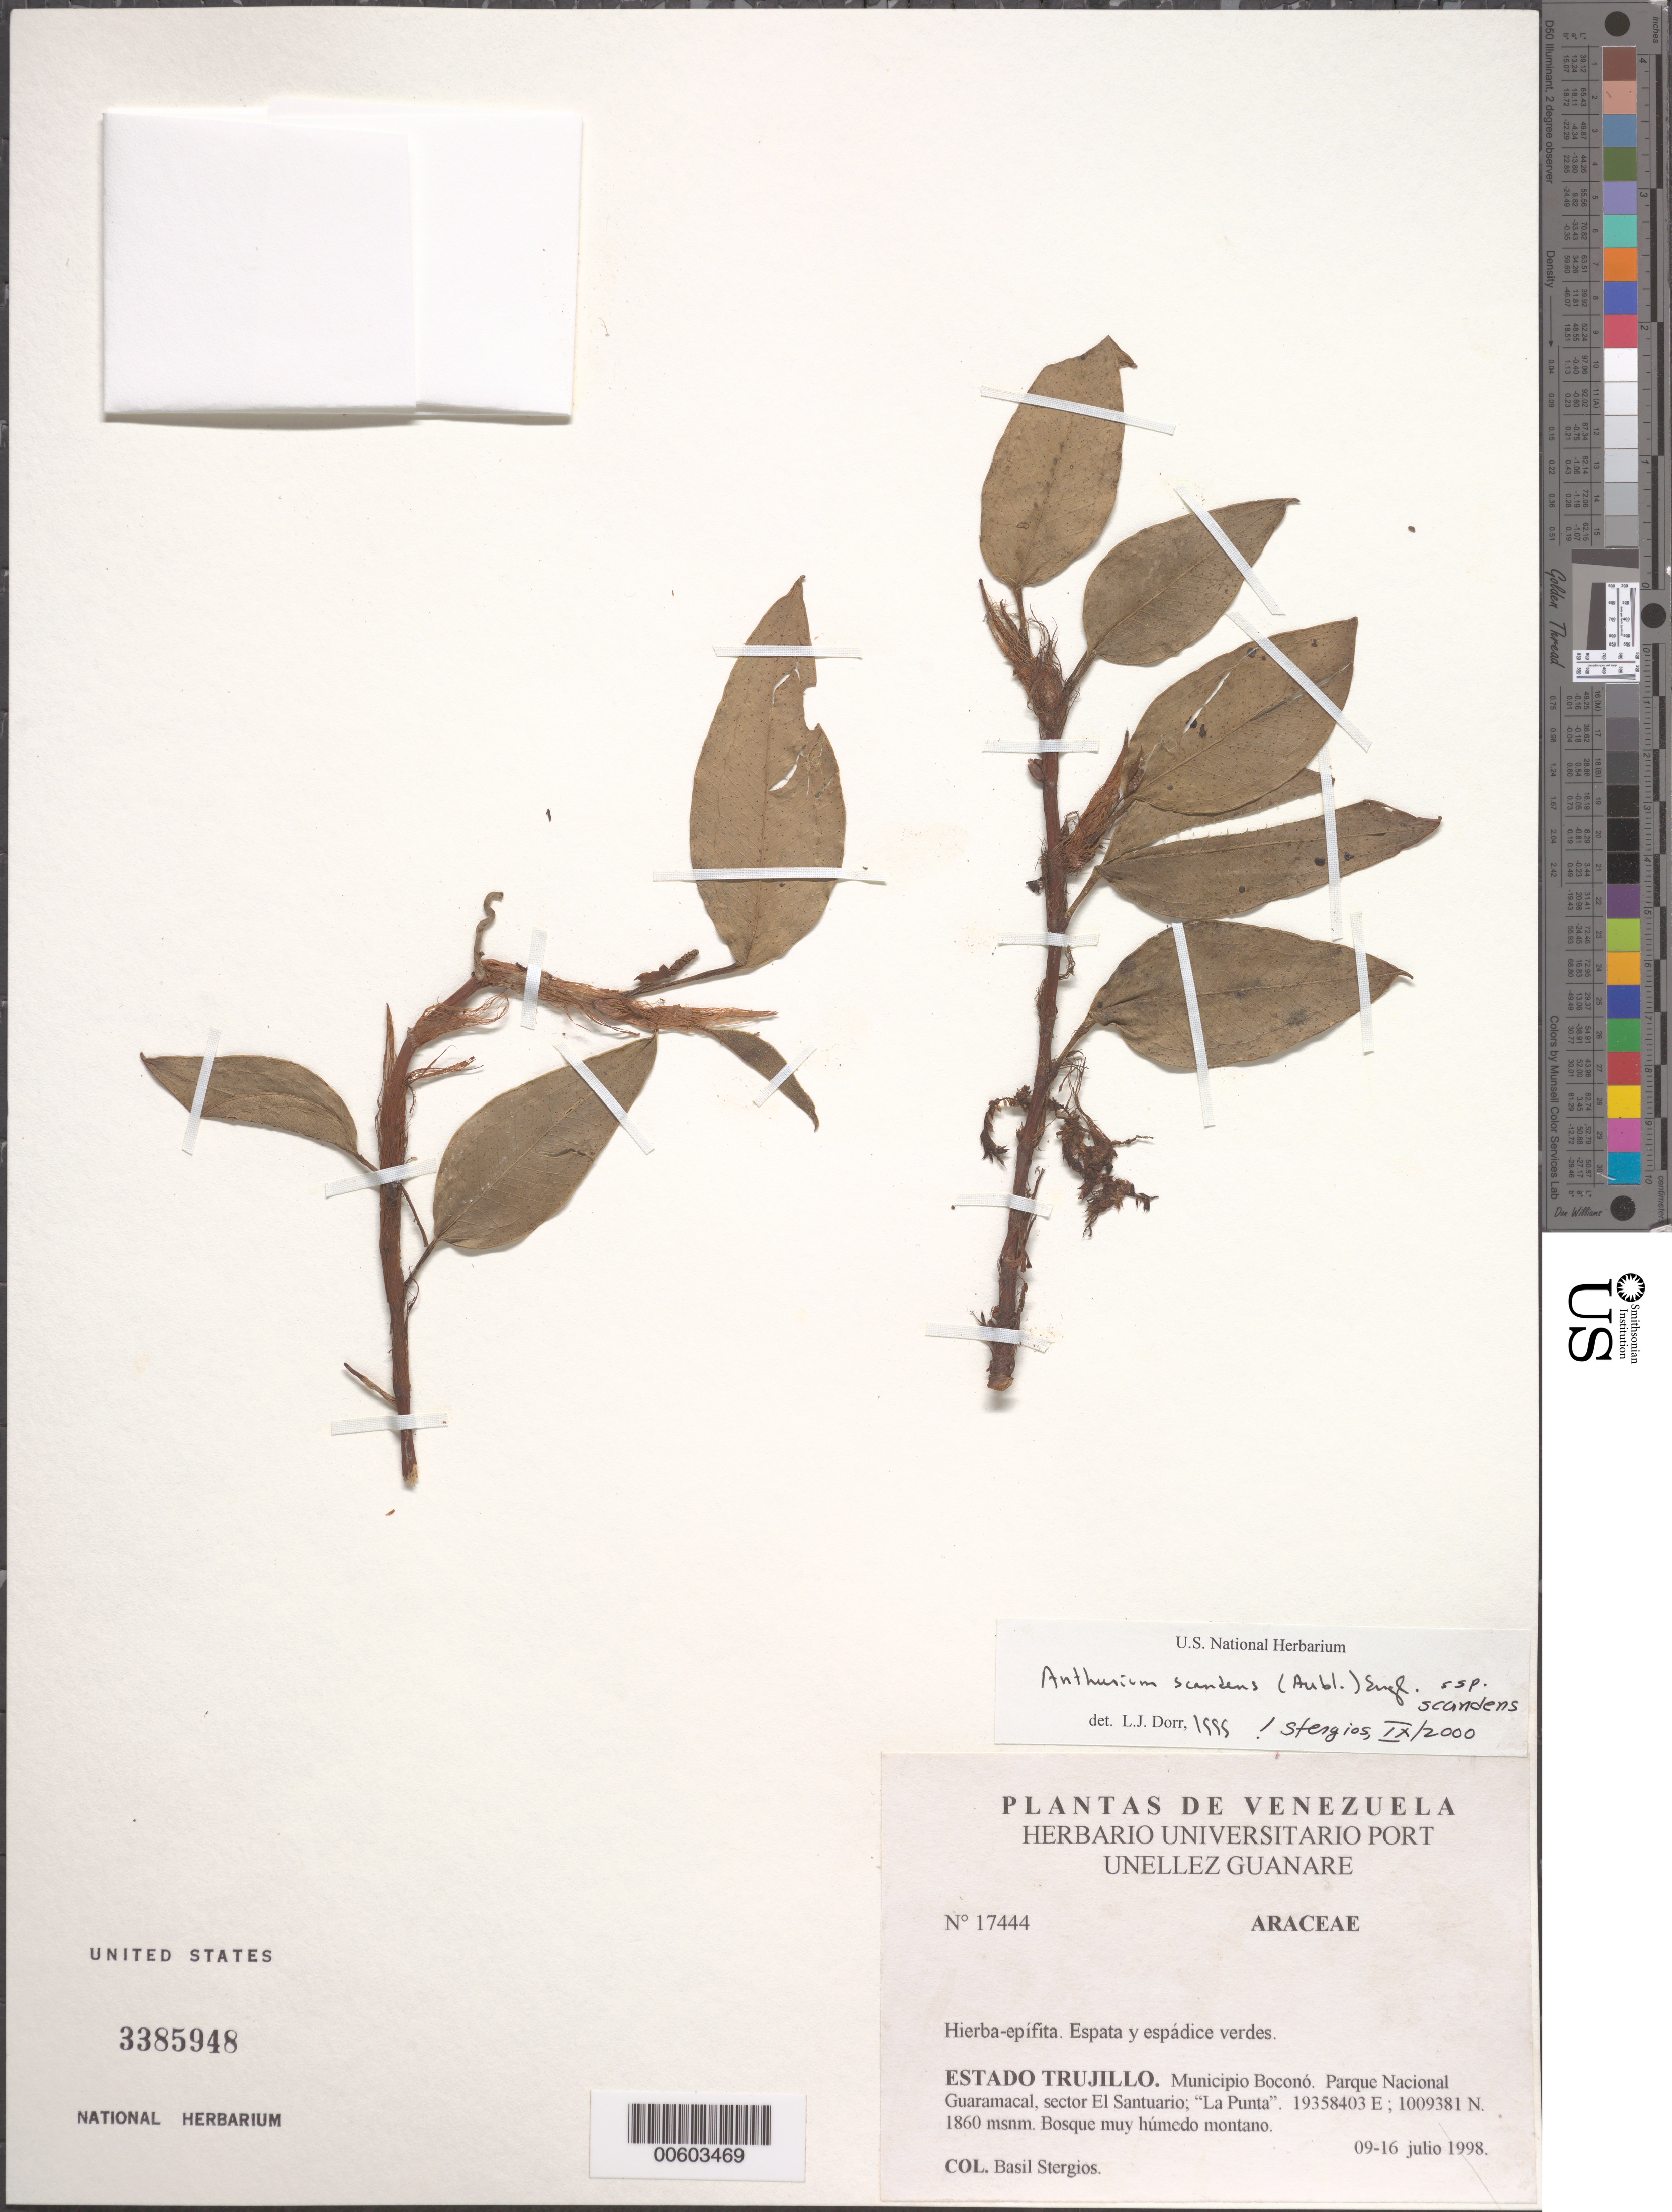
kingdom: Plantae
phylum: Tracheophyta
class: Liliopsida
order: Alismatales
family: Araceae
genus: Anthurium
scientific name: Anthurium scandens subsp. scandens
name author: (Aubl.) Engl.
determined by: Dorr, L. J., (BOT), Smithsonian Institution - National Museum of Natural History (UNITED STATES)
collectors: B. G. Stergios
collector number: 17444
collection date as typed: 09 Jul 1998 to 16 Jul 1998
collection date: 1998-07-09/1998-07-16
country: Venezuela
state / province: Trujillo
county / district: Boconó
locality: Parque Nacional Guaramacal, Sector El Santuario, La Punta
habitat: Bosque muy húmedo montano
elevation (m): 1860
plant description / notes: PORT, US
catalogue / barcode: US 3385948